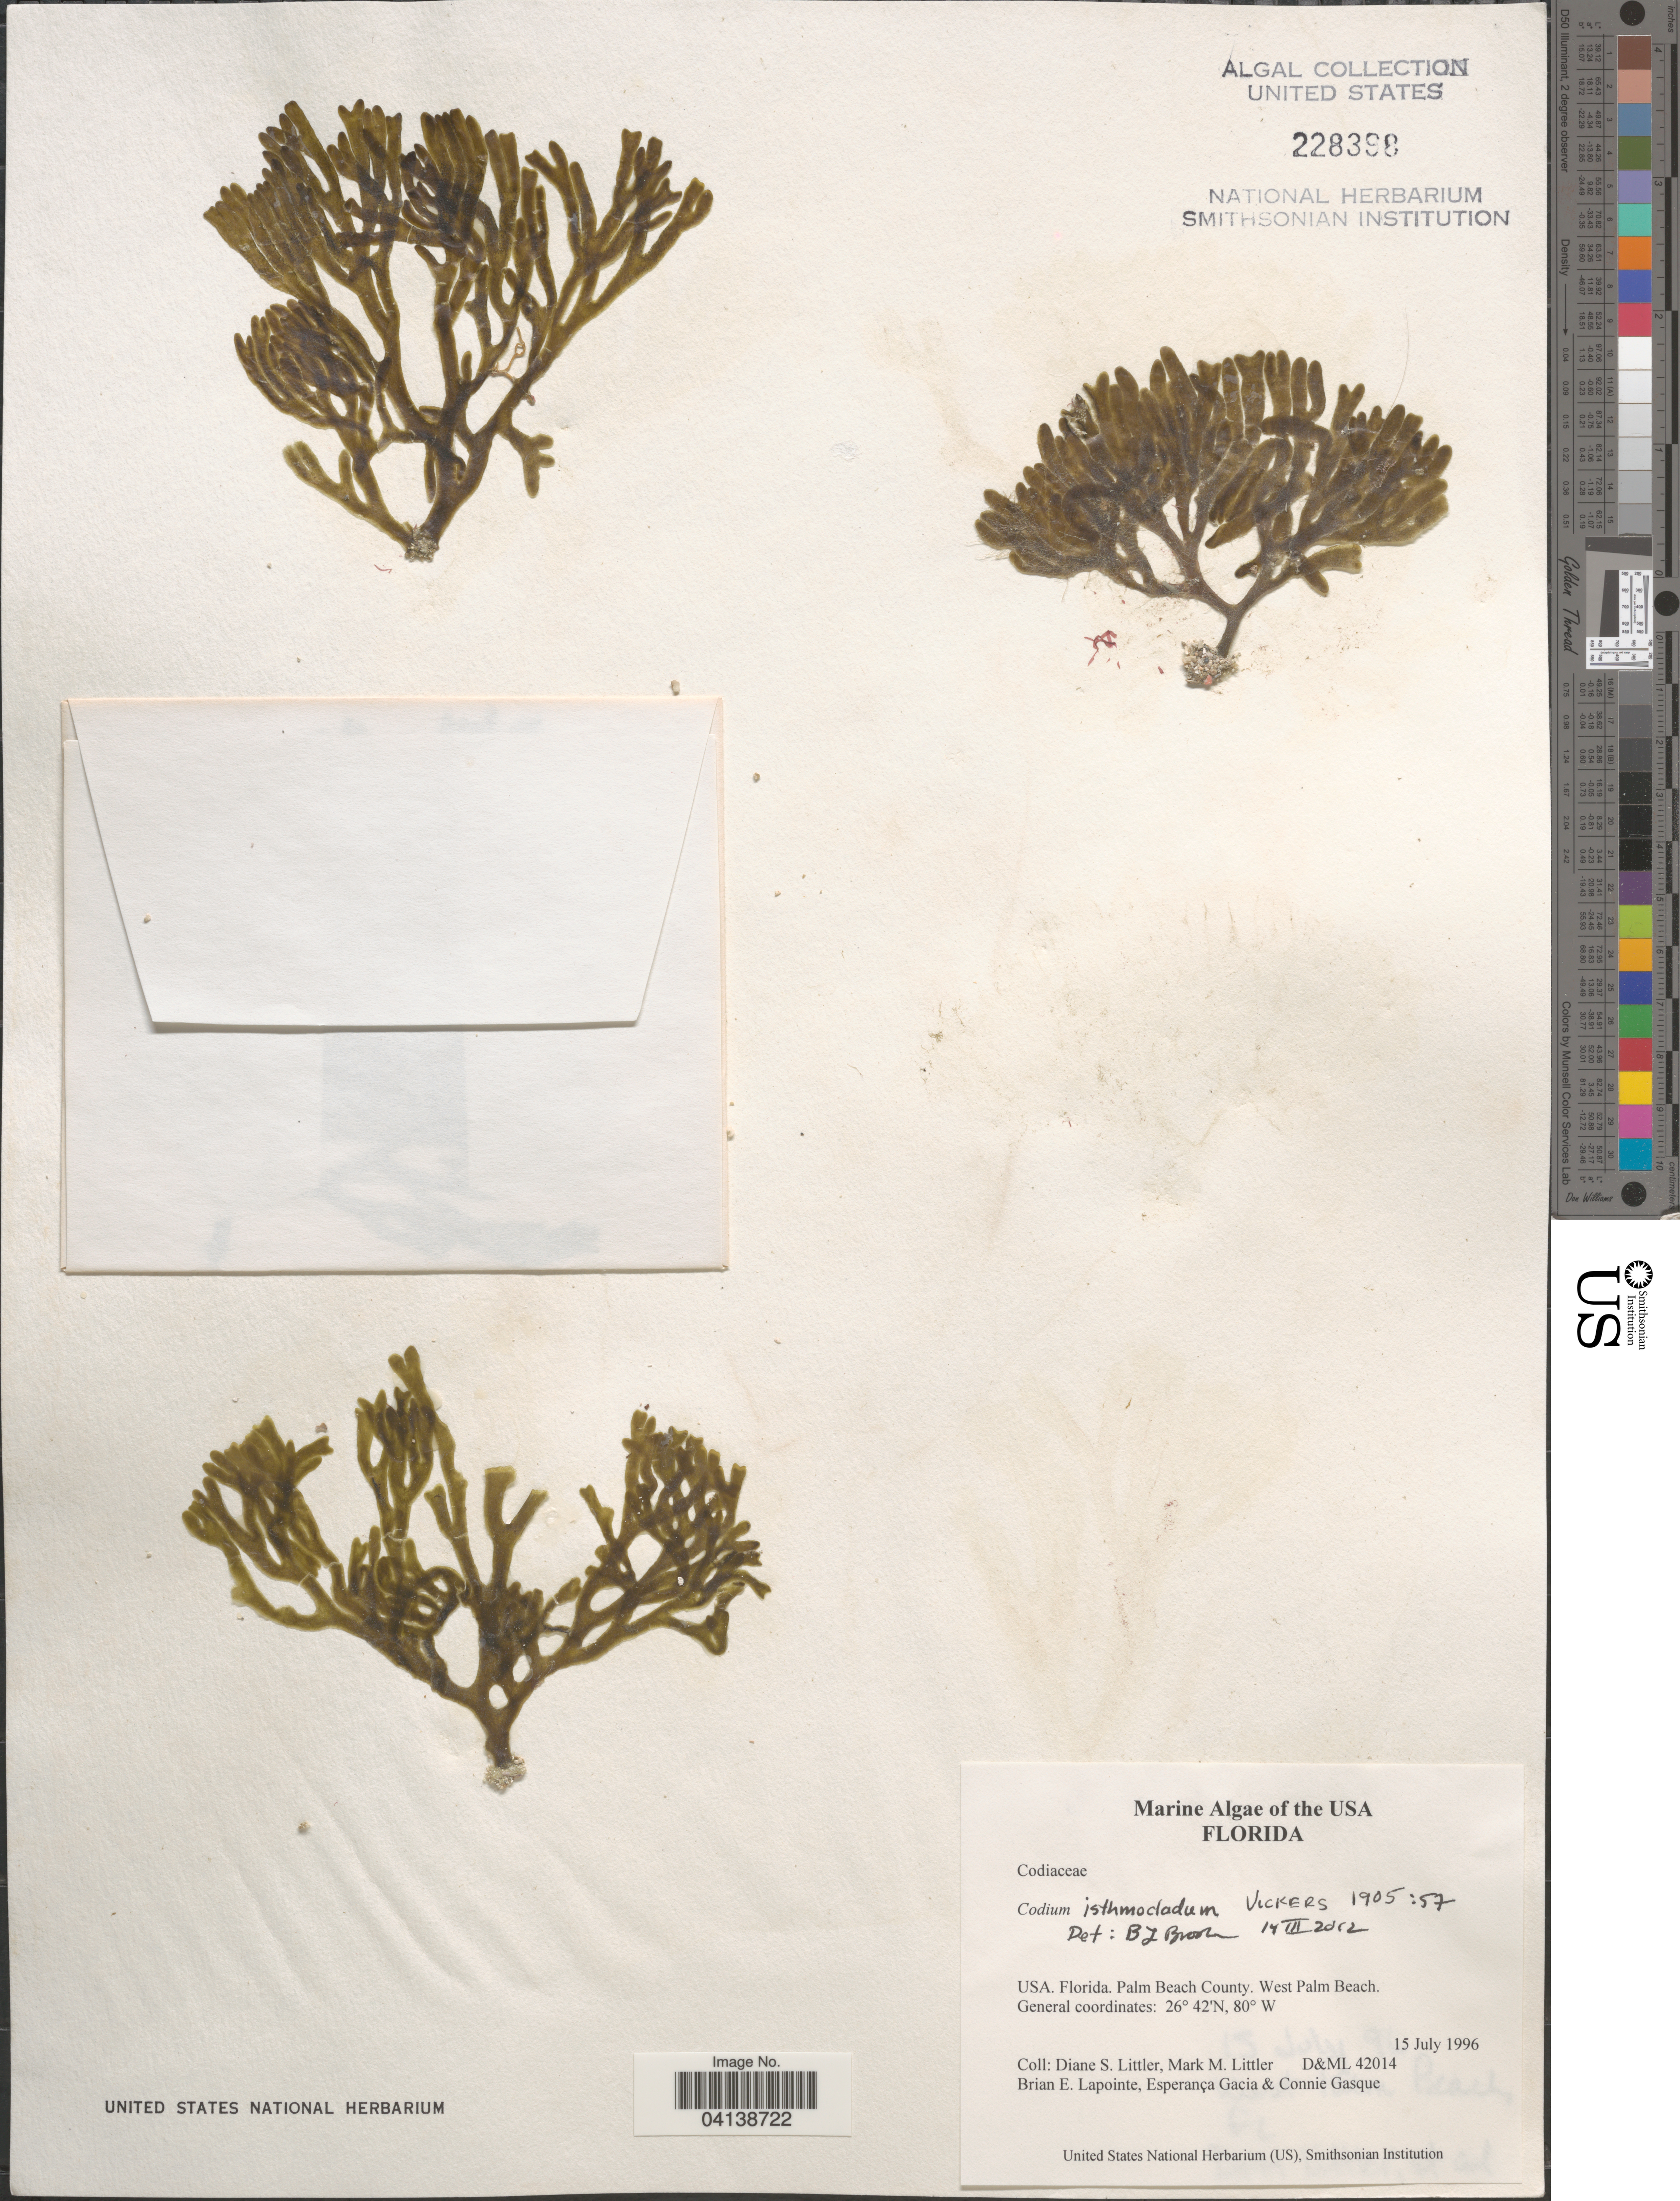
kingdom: Plantae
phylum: Chlorophyta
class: Ulvophyceae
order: Bryopsidales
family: Codiaceae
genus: Codium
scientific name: Codium isthmocladum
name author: Vickers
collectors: D. S. Littler, M. M. Littler, B. Lapointe, E. Gacia & C. Gasque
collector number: D&ML42014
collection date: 1996-07-15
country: United States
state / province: Florida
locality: Palm Beach County. West Palm Beach.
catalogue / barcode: US 228398